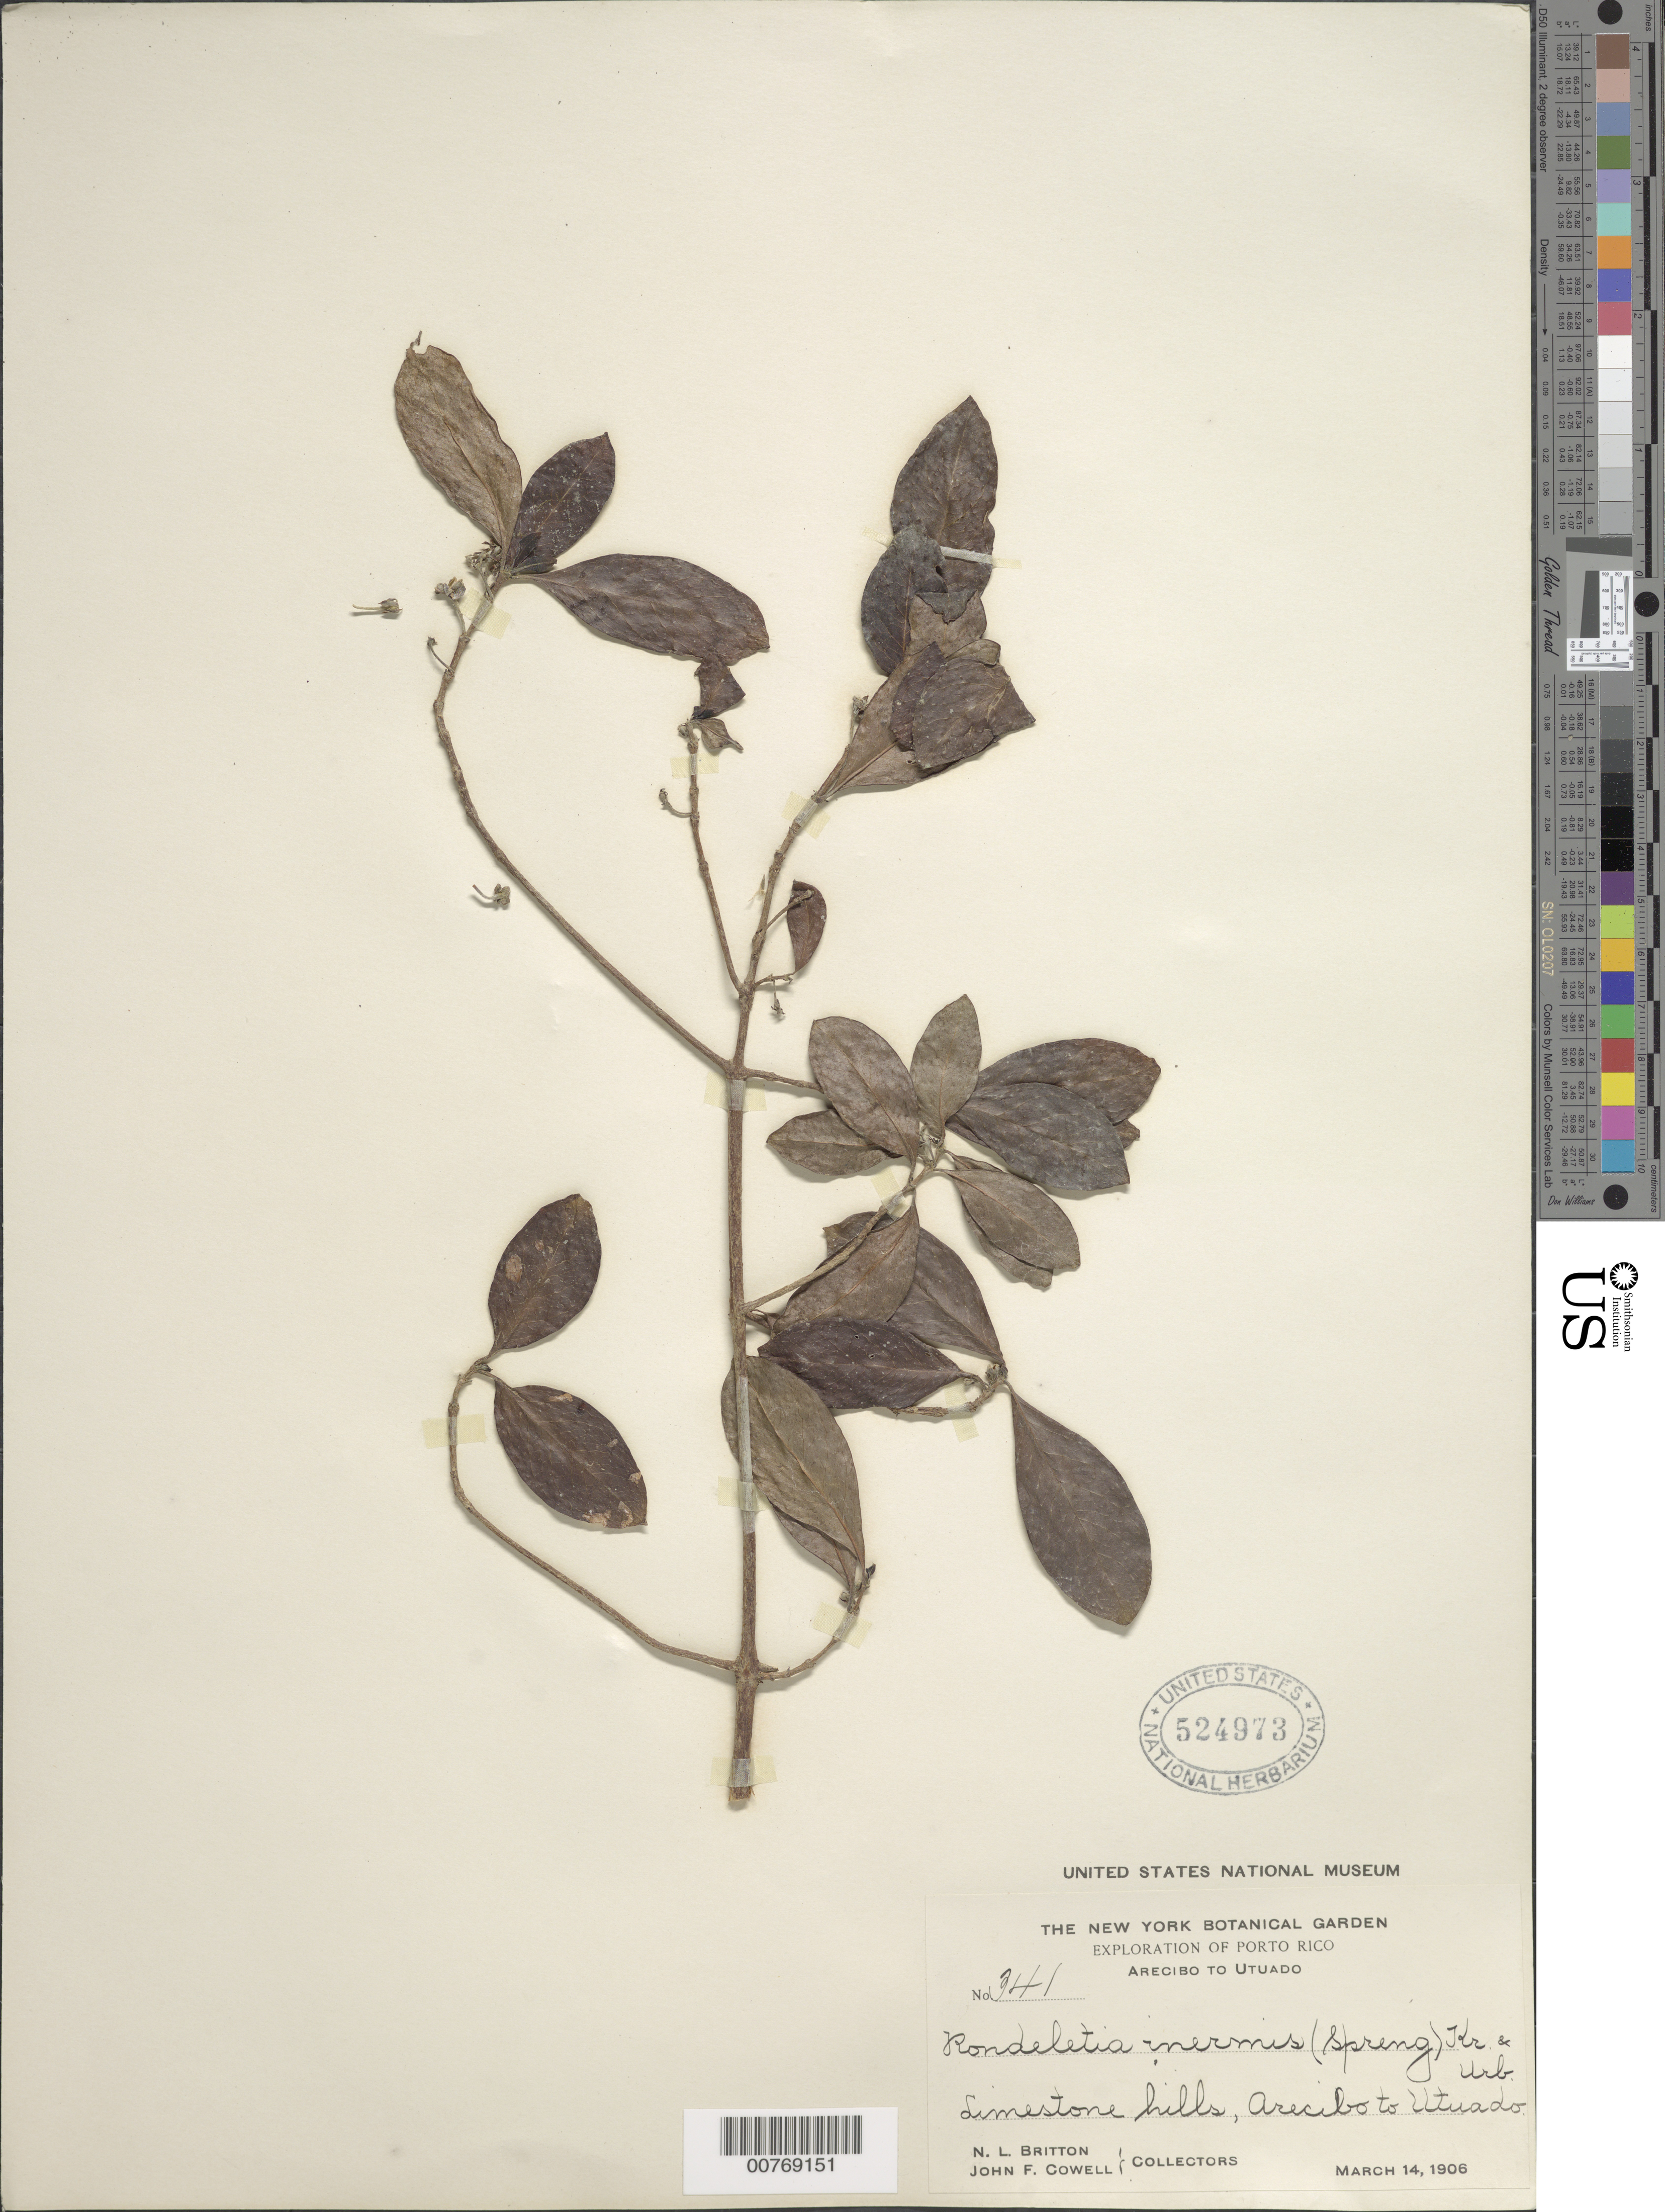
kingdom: Plantae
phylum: Tracheophyta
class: Magnoliopsida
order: Gentianales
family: Rubiaceae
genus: Rondeletia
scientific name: Rondeletia inermis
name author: (Spreng.) Krug & Urb.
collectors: N. Britton & J. F. Cowell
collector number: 341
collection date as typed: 14 Mar 1906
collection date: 1906-03-14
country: Puerto Rico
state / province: Arecibo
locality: Arecibo to Utuado; limestone hills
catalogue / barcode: US 524973